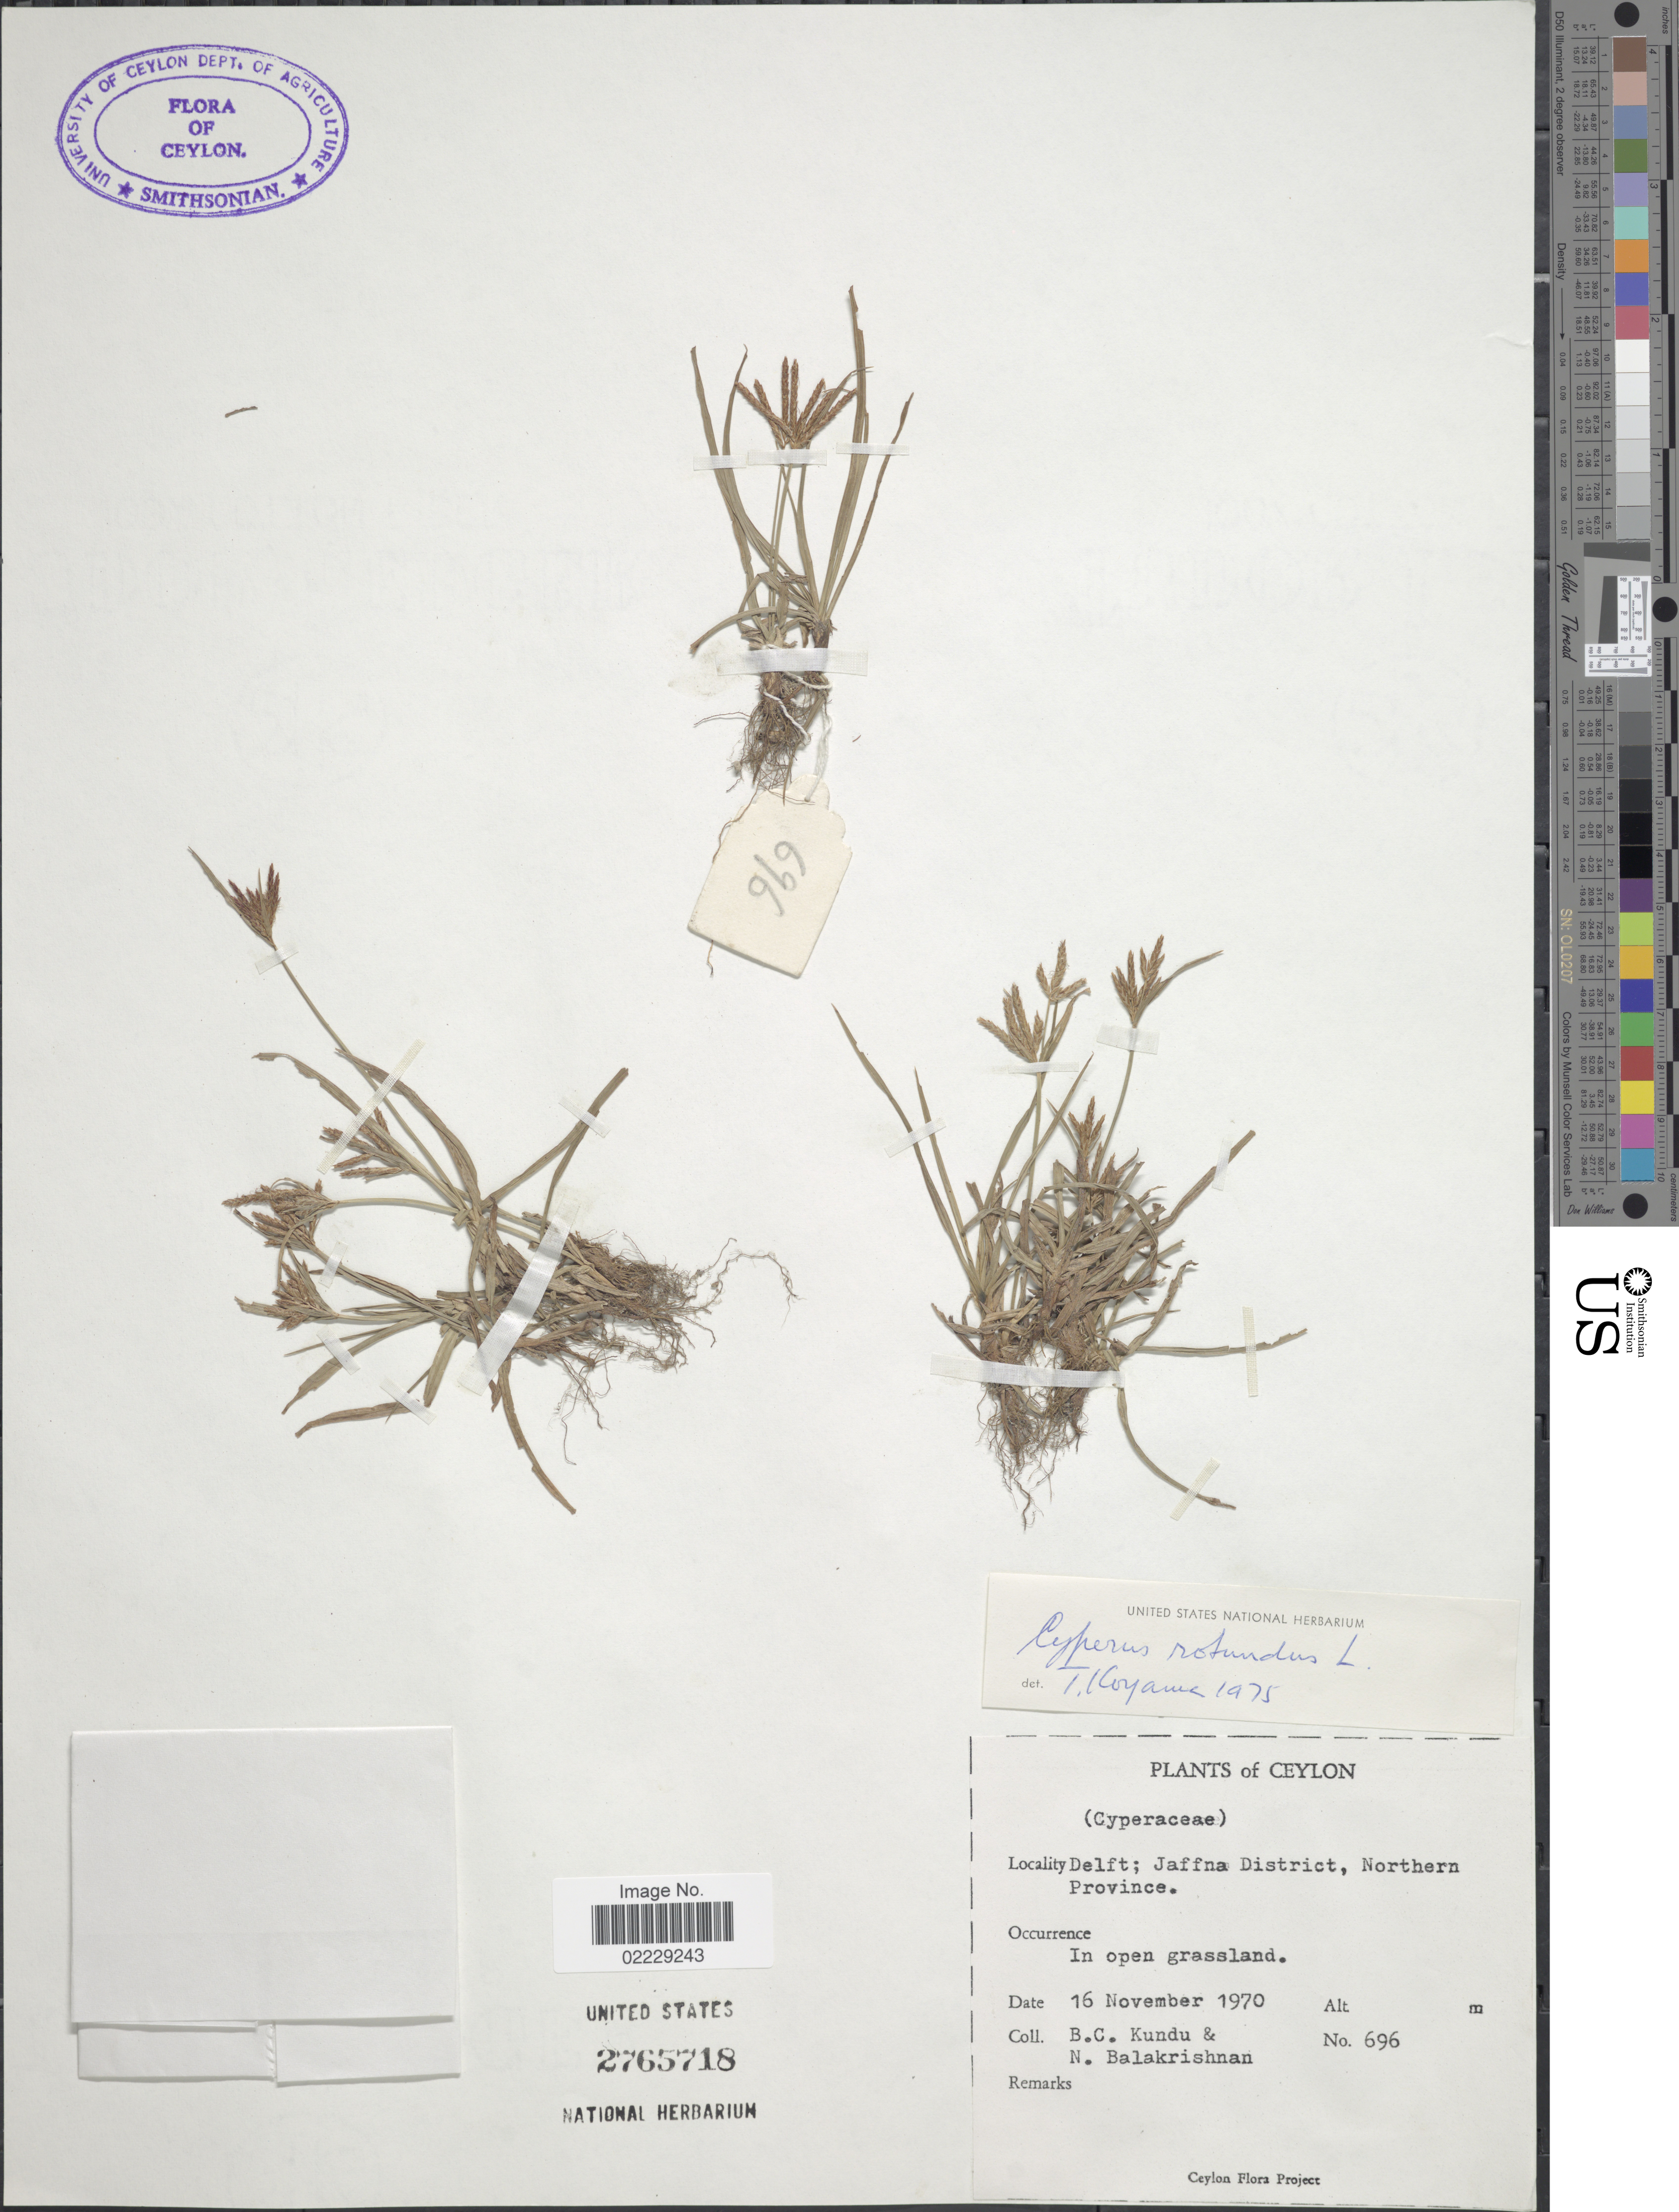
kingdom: Plantae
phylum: Tracheophyta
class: Liliopsida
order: Poales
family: Cyperaceae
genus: Cyperus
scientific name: Cyperus rotundus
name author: L.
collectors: B. C. Kundu & N. Balakrishnan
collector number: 696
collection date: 1970-11-16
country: Sri Lanka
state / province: Northern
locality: Ceylon, Delft; Jaffna District.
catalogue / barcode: US 2765718